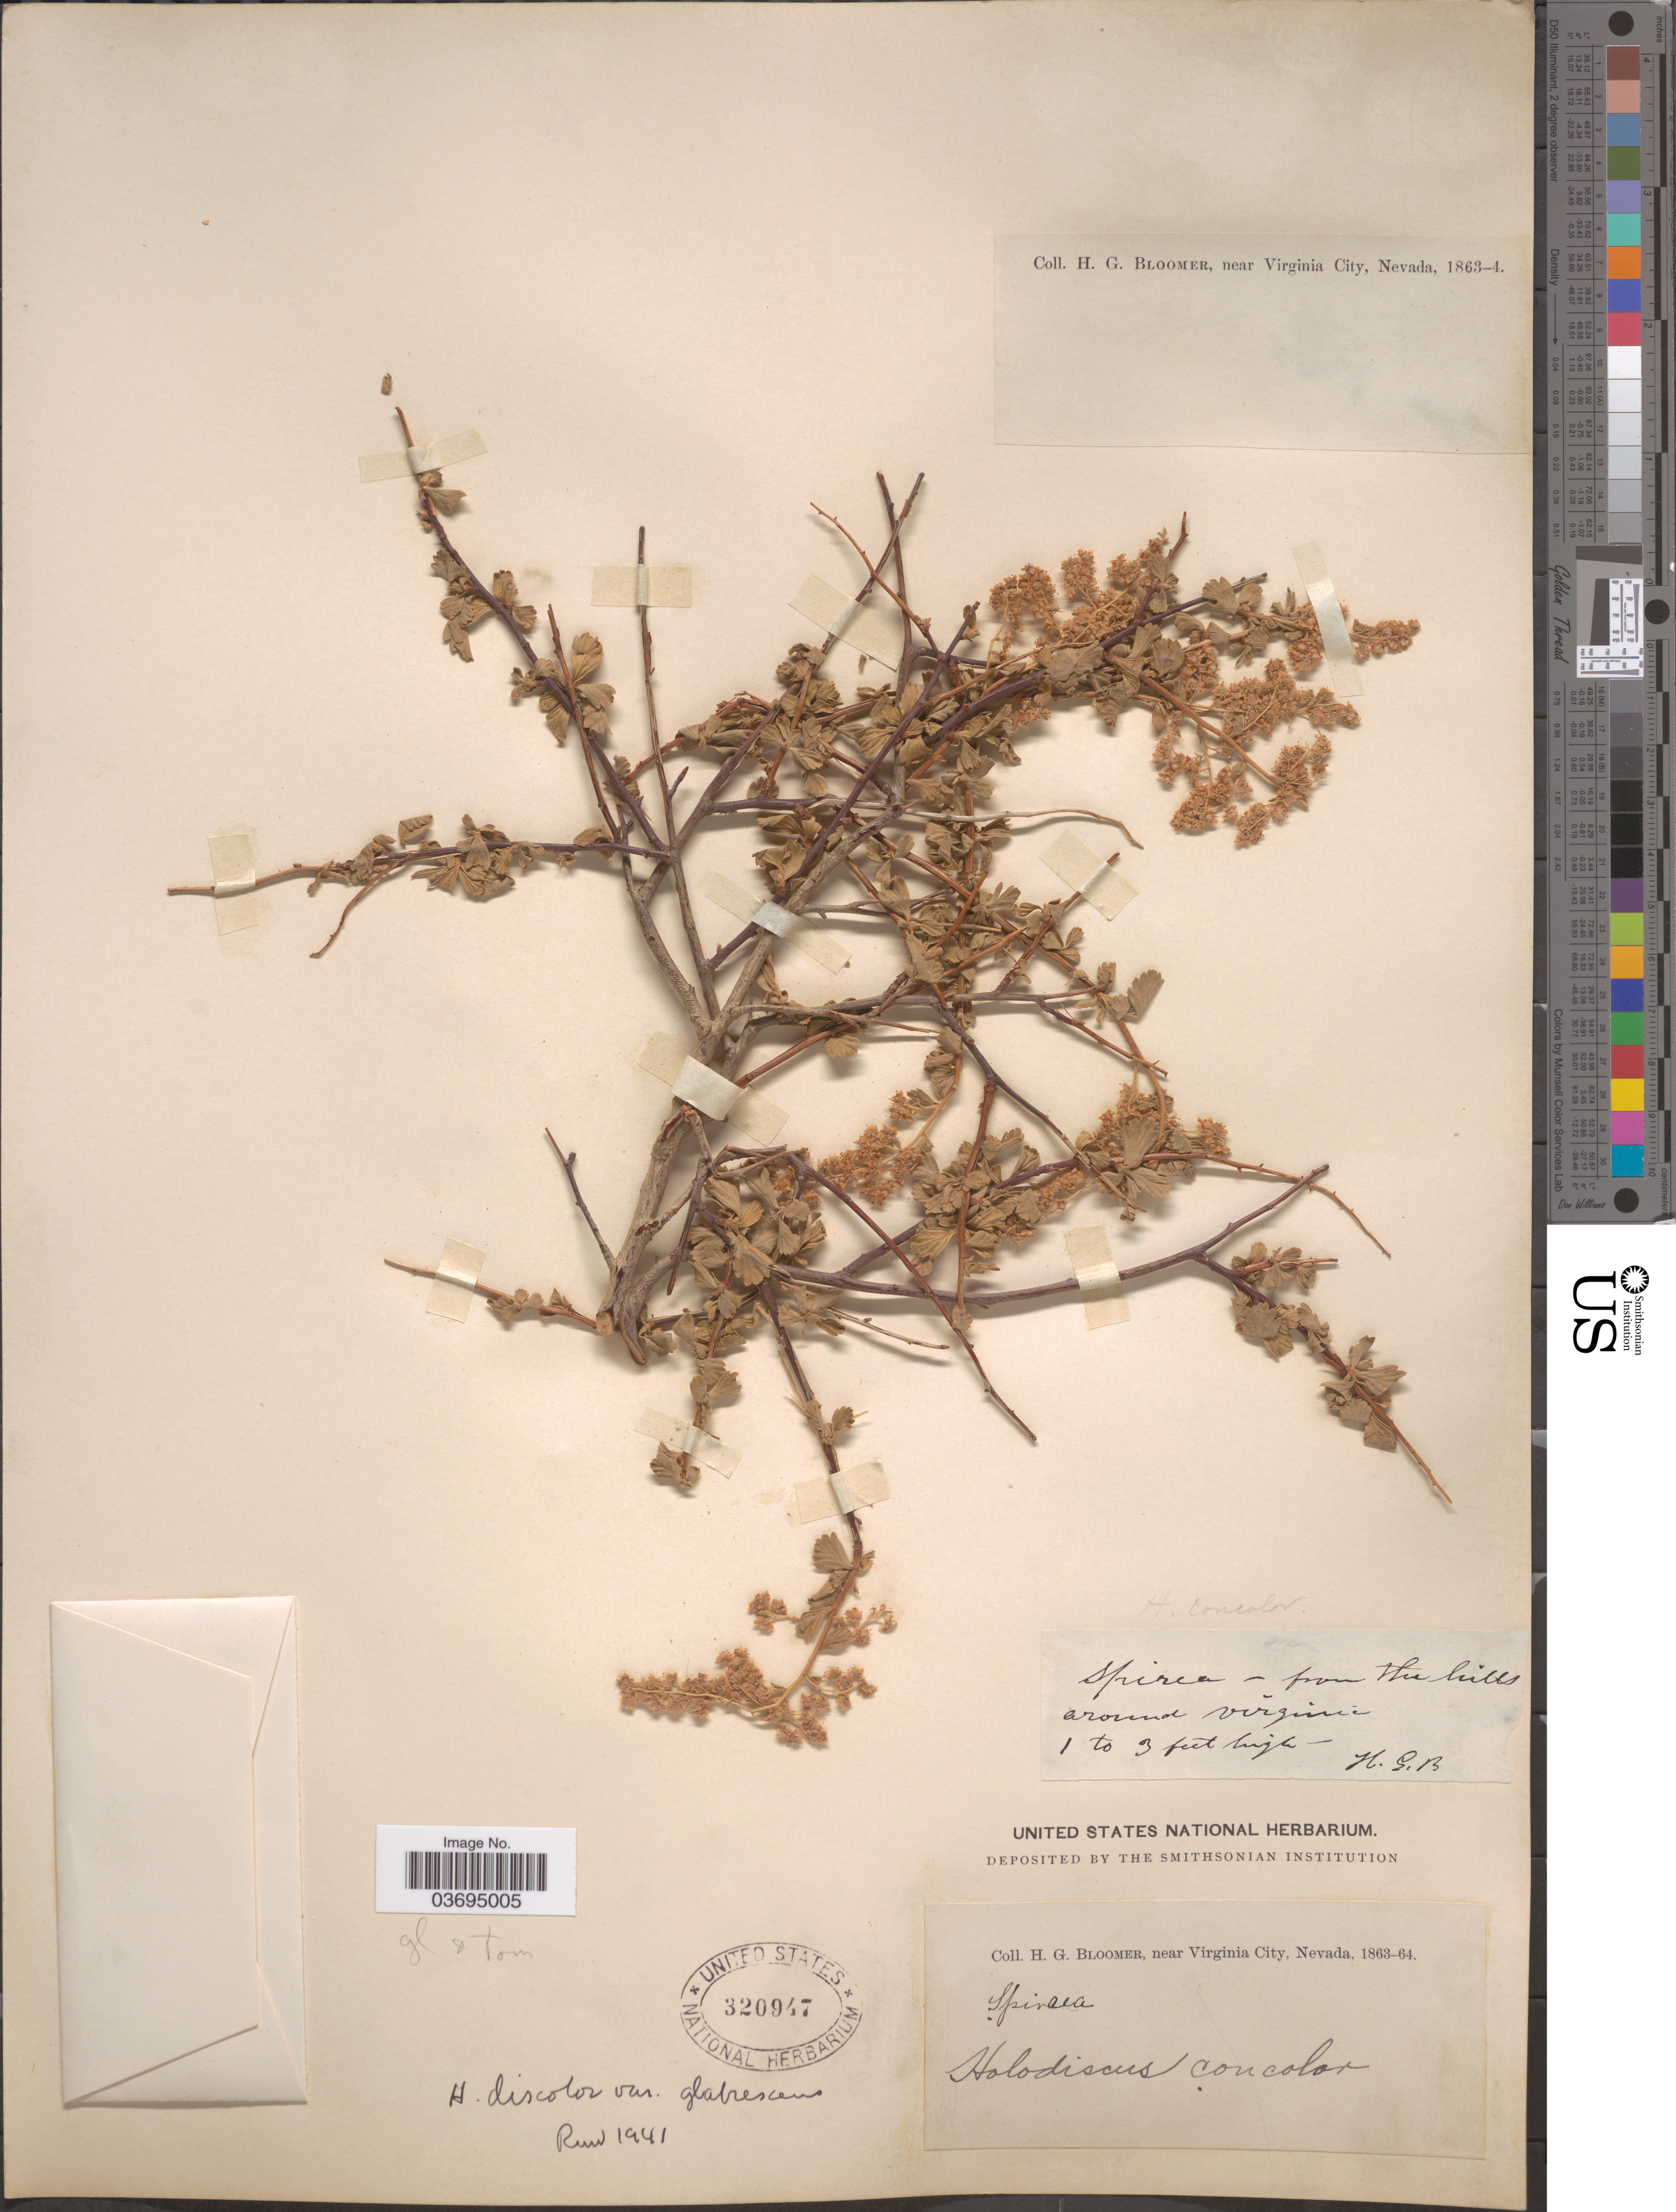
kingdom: Plantae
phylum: Tracheophyta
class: Magnoliopsida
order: Rosales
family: Rosaceae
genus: Holodiscus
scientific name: Holodiscus discolor var. microphyllus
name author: (Rydb.) Jeps.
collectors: H. Bloomer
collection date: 1863/1864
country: United States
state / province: Nevada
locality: From the hills around Virginia. [unsure placement] Near Virginia City.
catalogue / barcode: US 320947